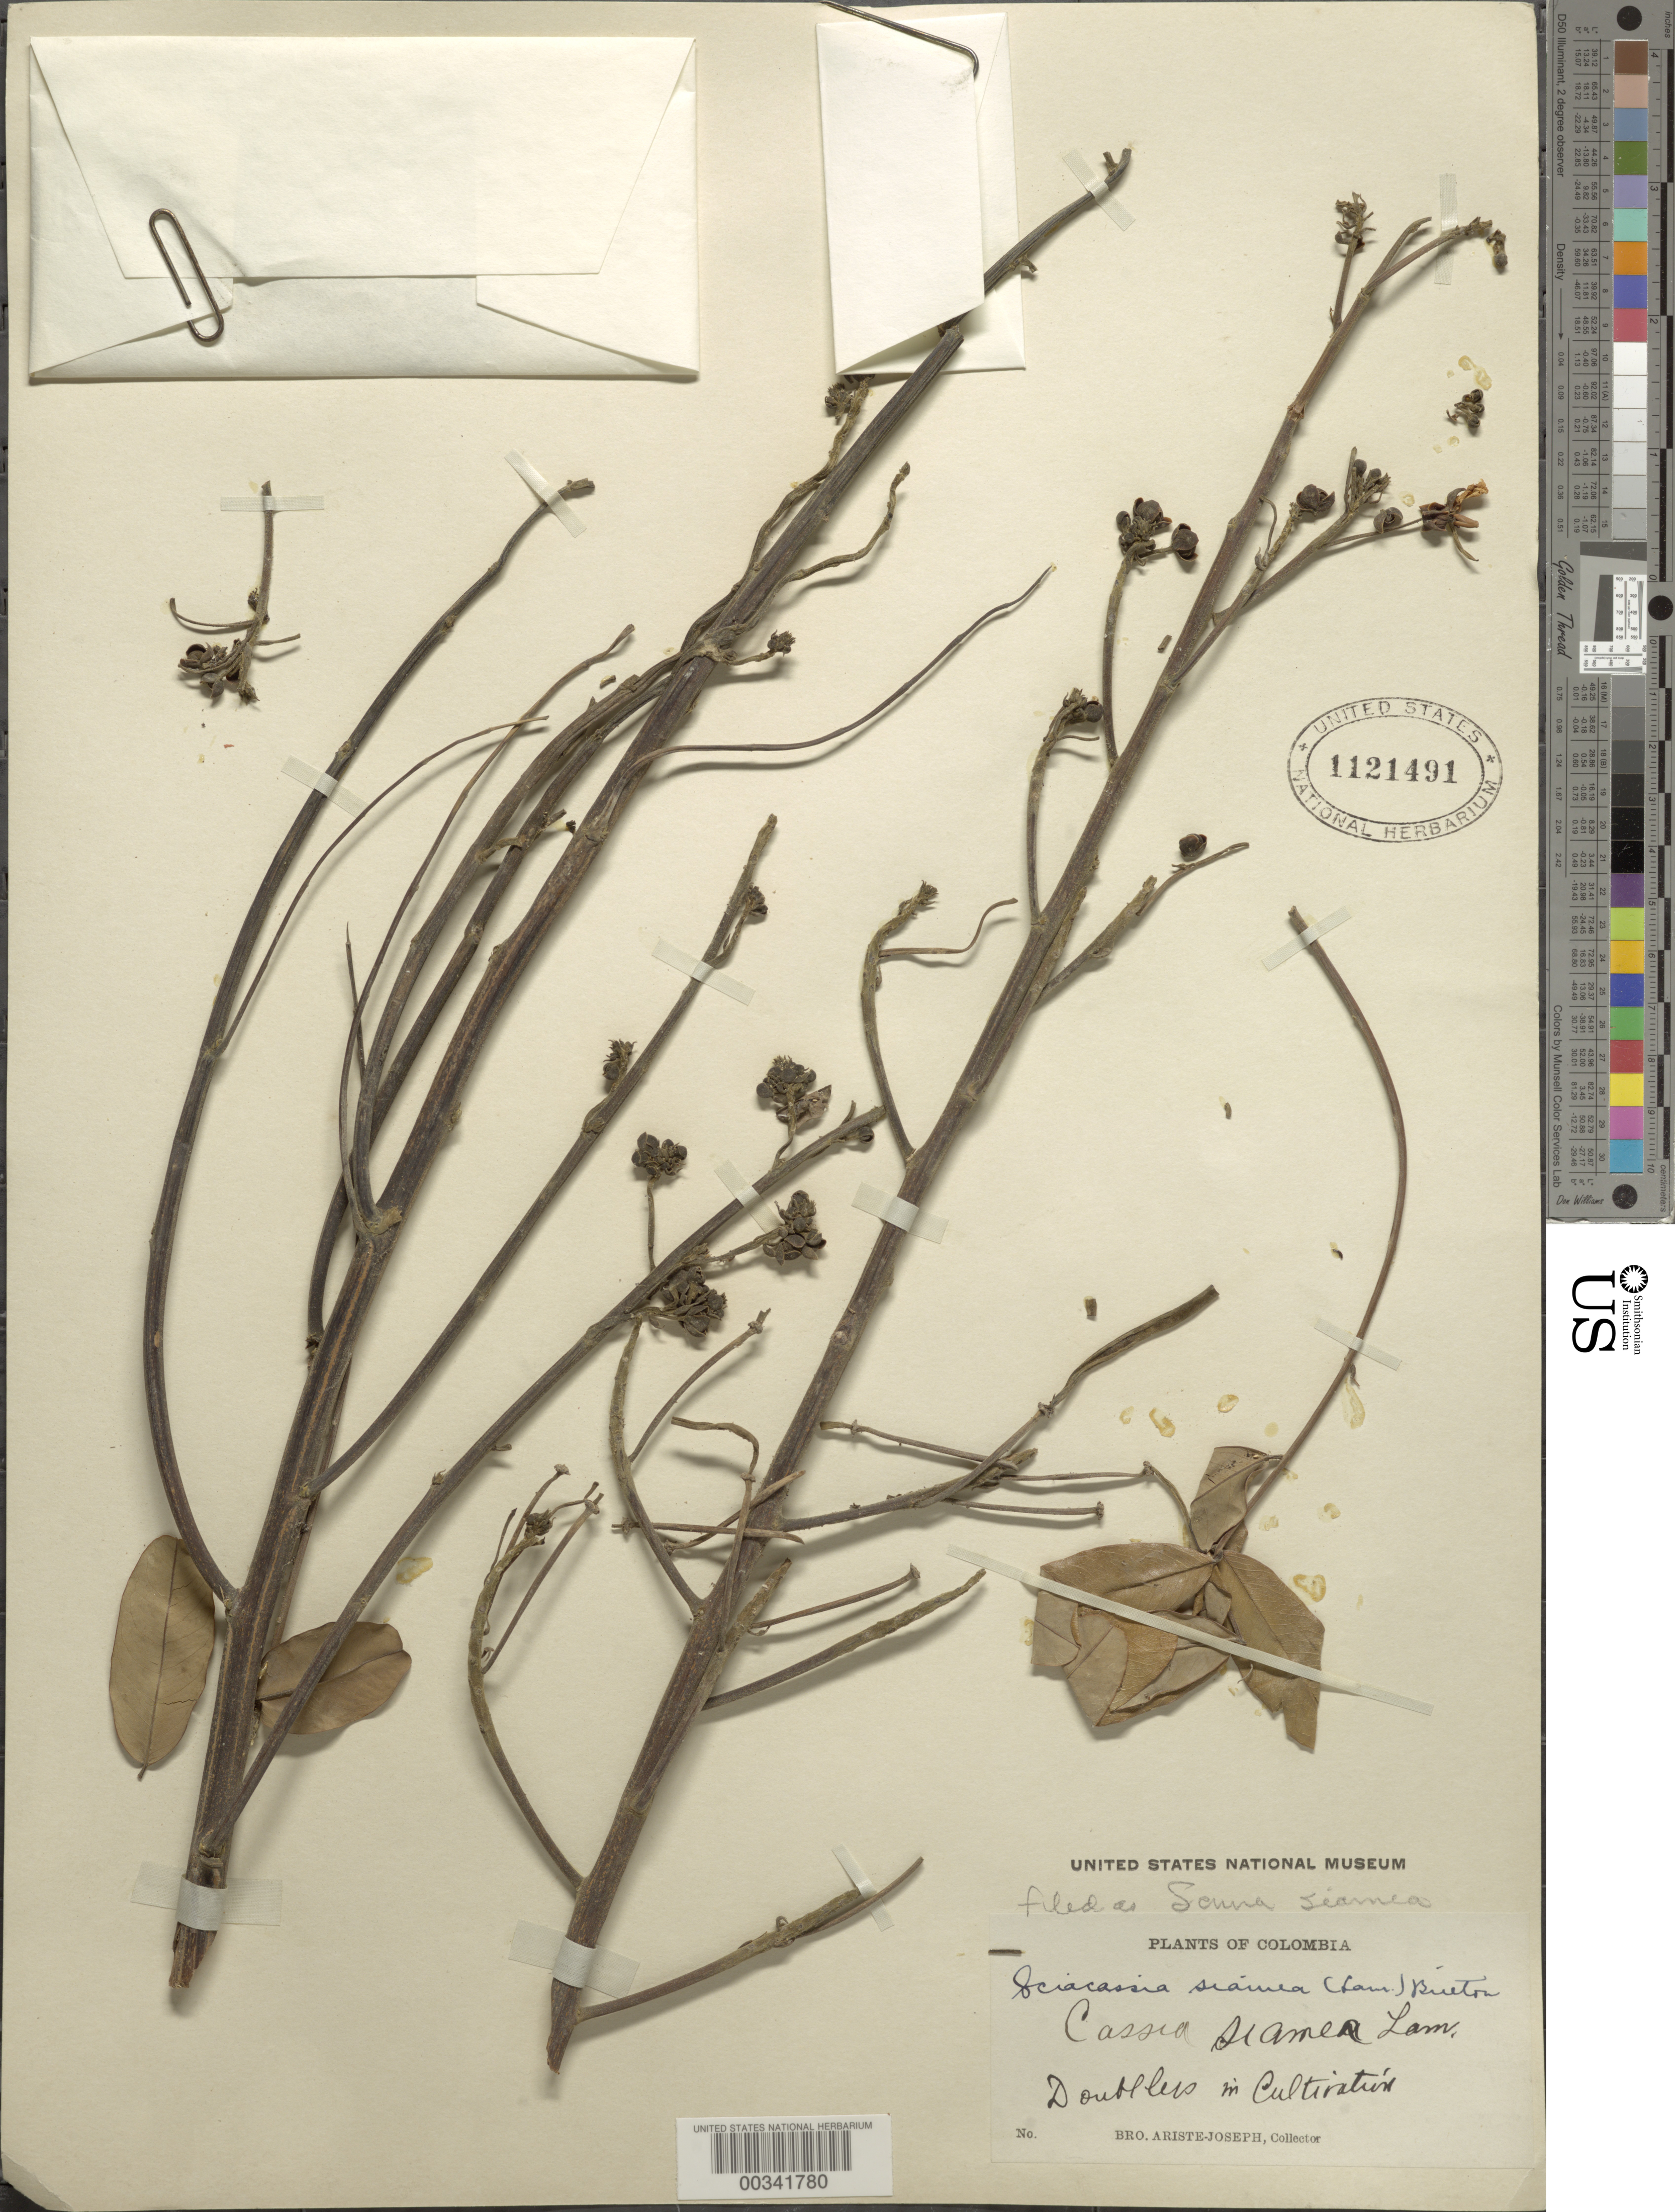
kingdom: Plantae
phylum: Tracheophyta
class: Magnoliopsida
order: Fabales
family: Fabaceae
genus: Senna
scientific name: Senna siamea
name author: (Lam.) H.S. Irwin & Barneby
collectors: Bro. Ariste-Joseph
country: Colombia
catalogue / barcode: US 1121491